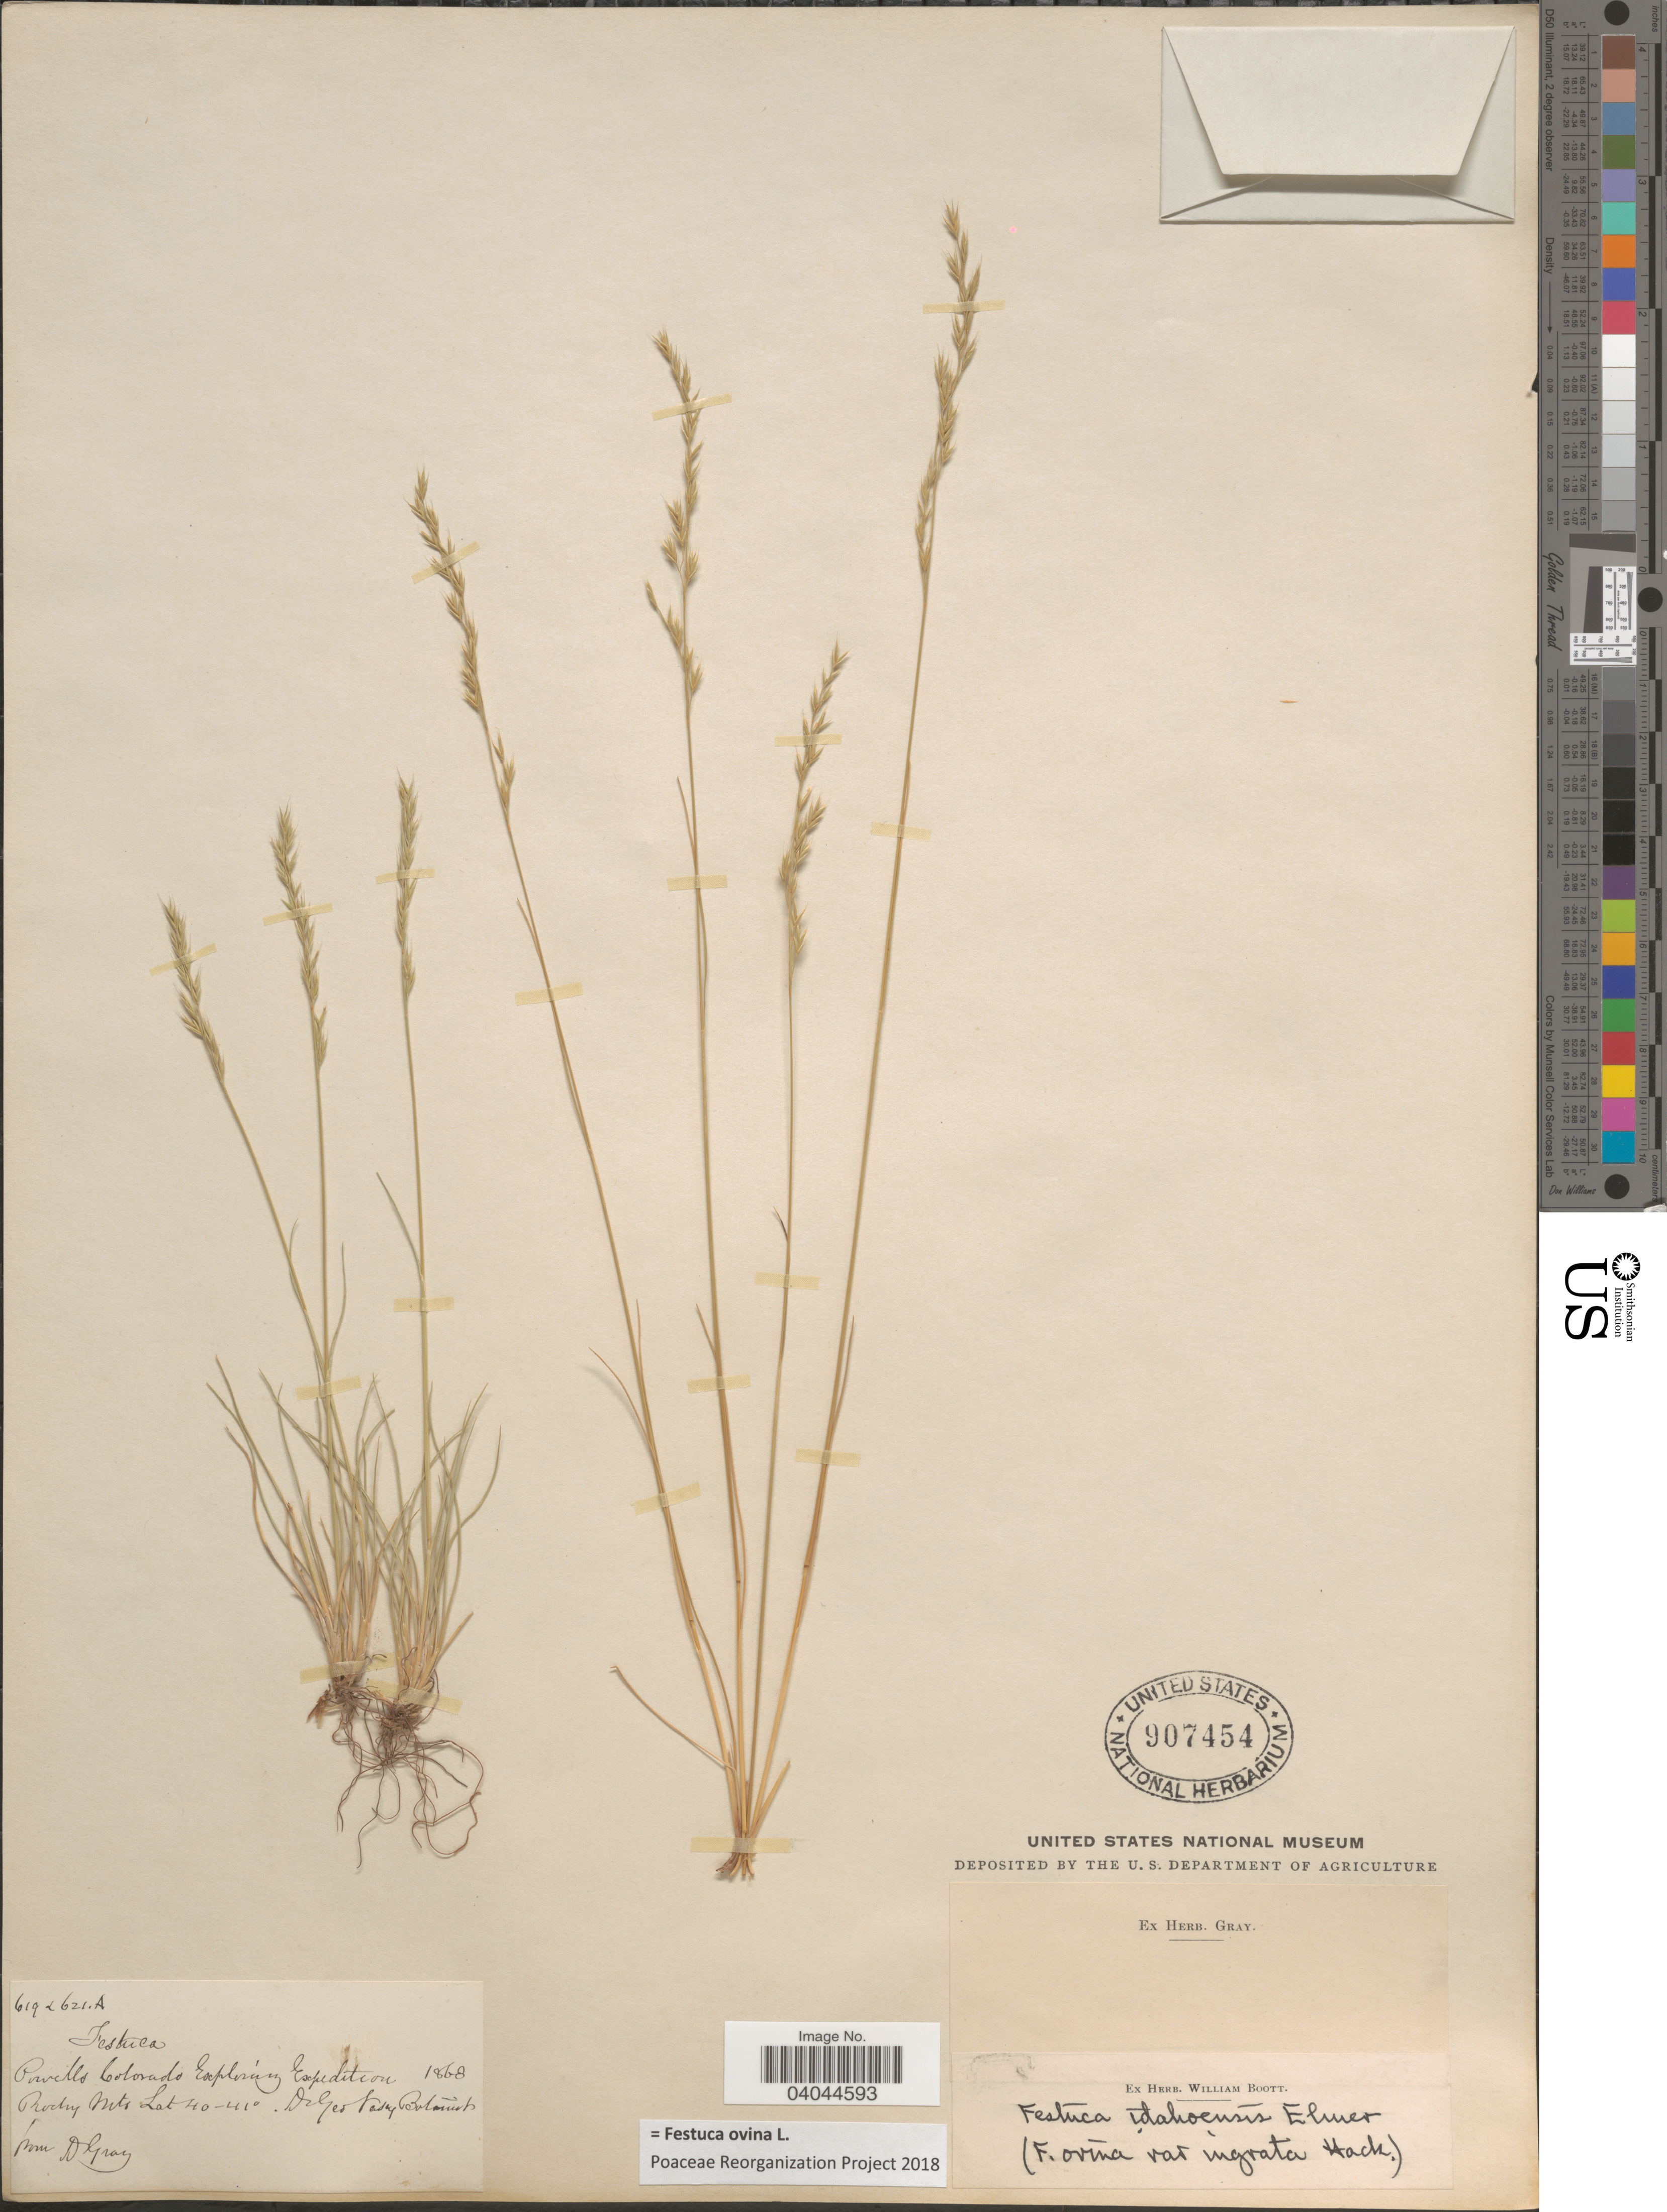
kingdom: Plantae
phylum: Tracheophyta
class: Liliopsida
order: Poales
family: Poaceae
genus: Festuca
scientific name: Festuca ovina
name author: L.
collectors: D. Gray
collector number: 619/621A?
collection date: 1868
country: United States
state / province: Colorado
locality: Rocky Mts.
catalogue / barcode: US 907454